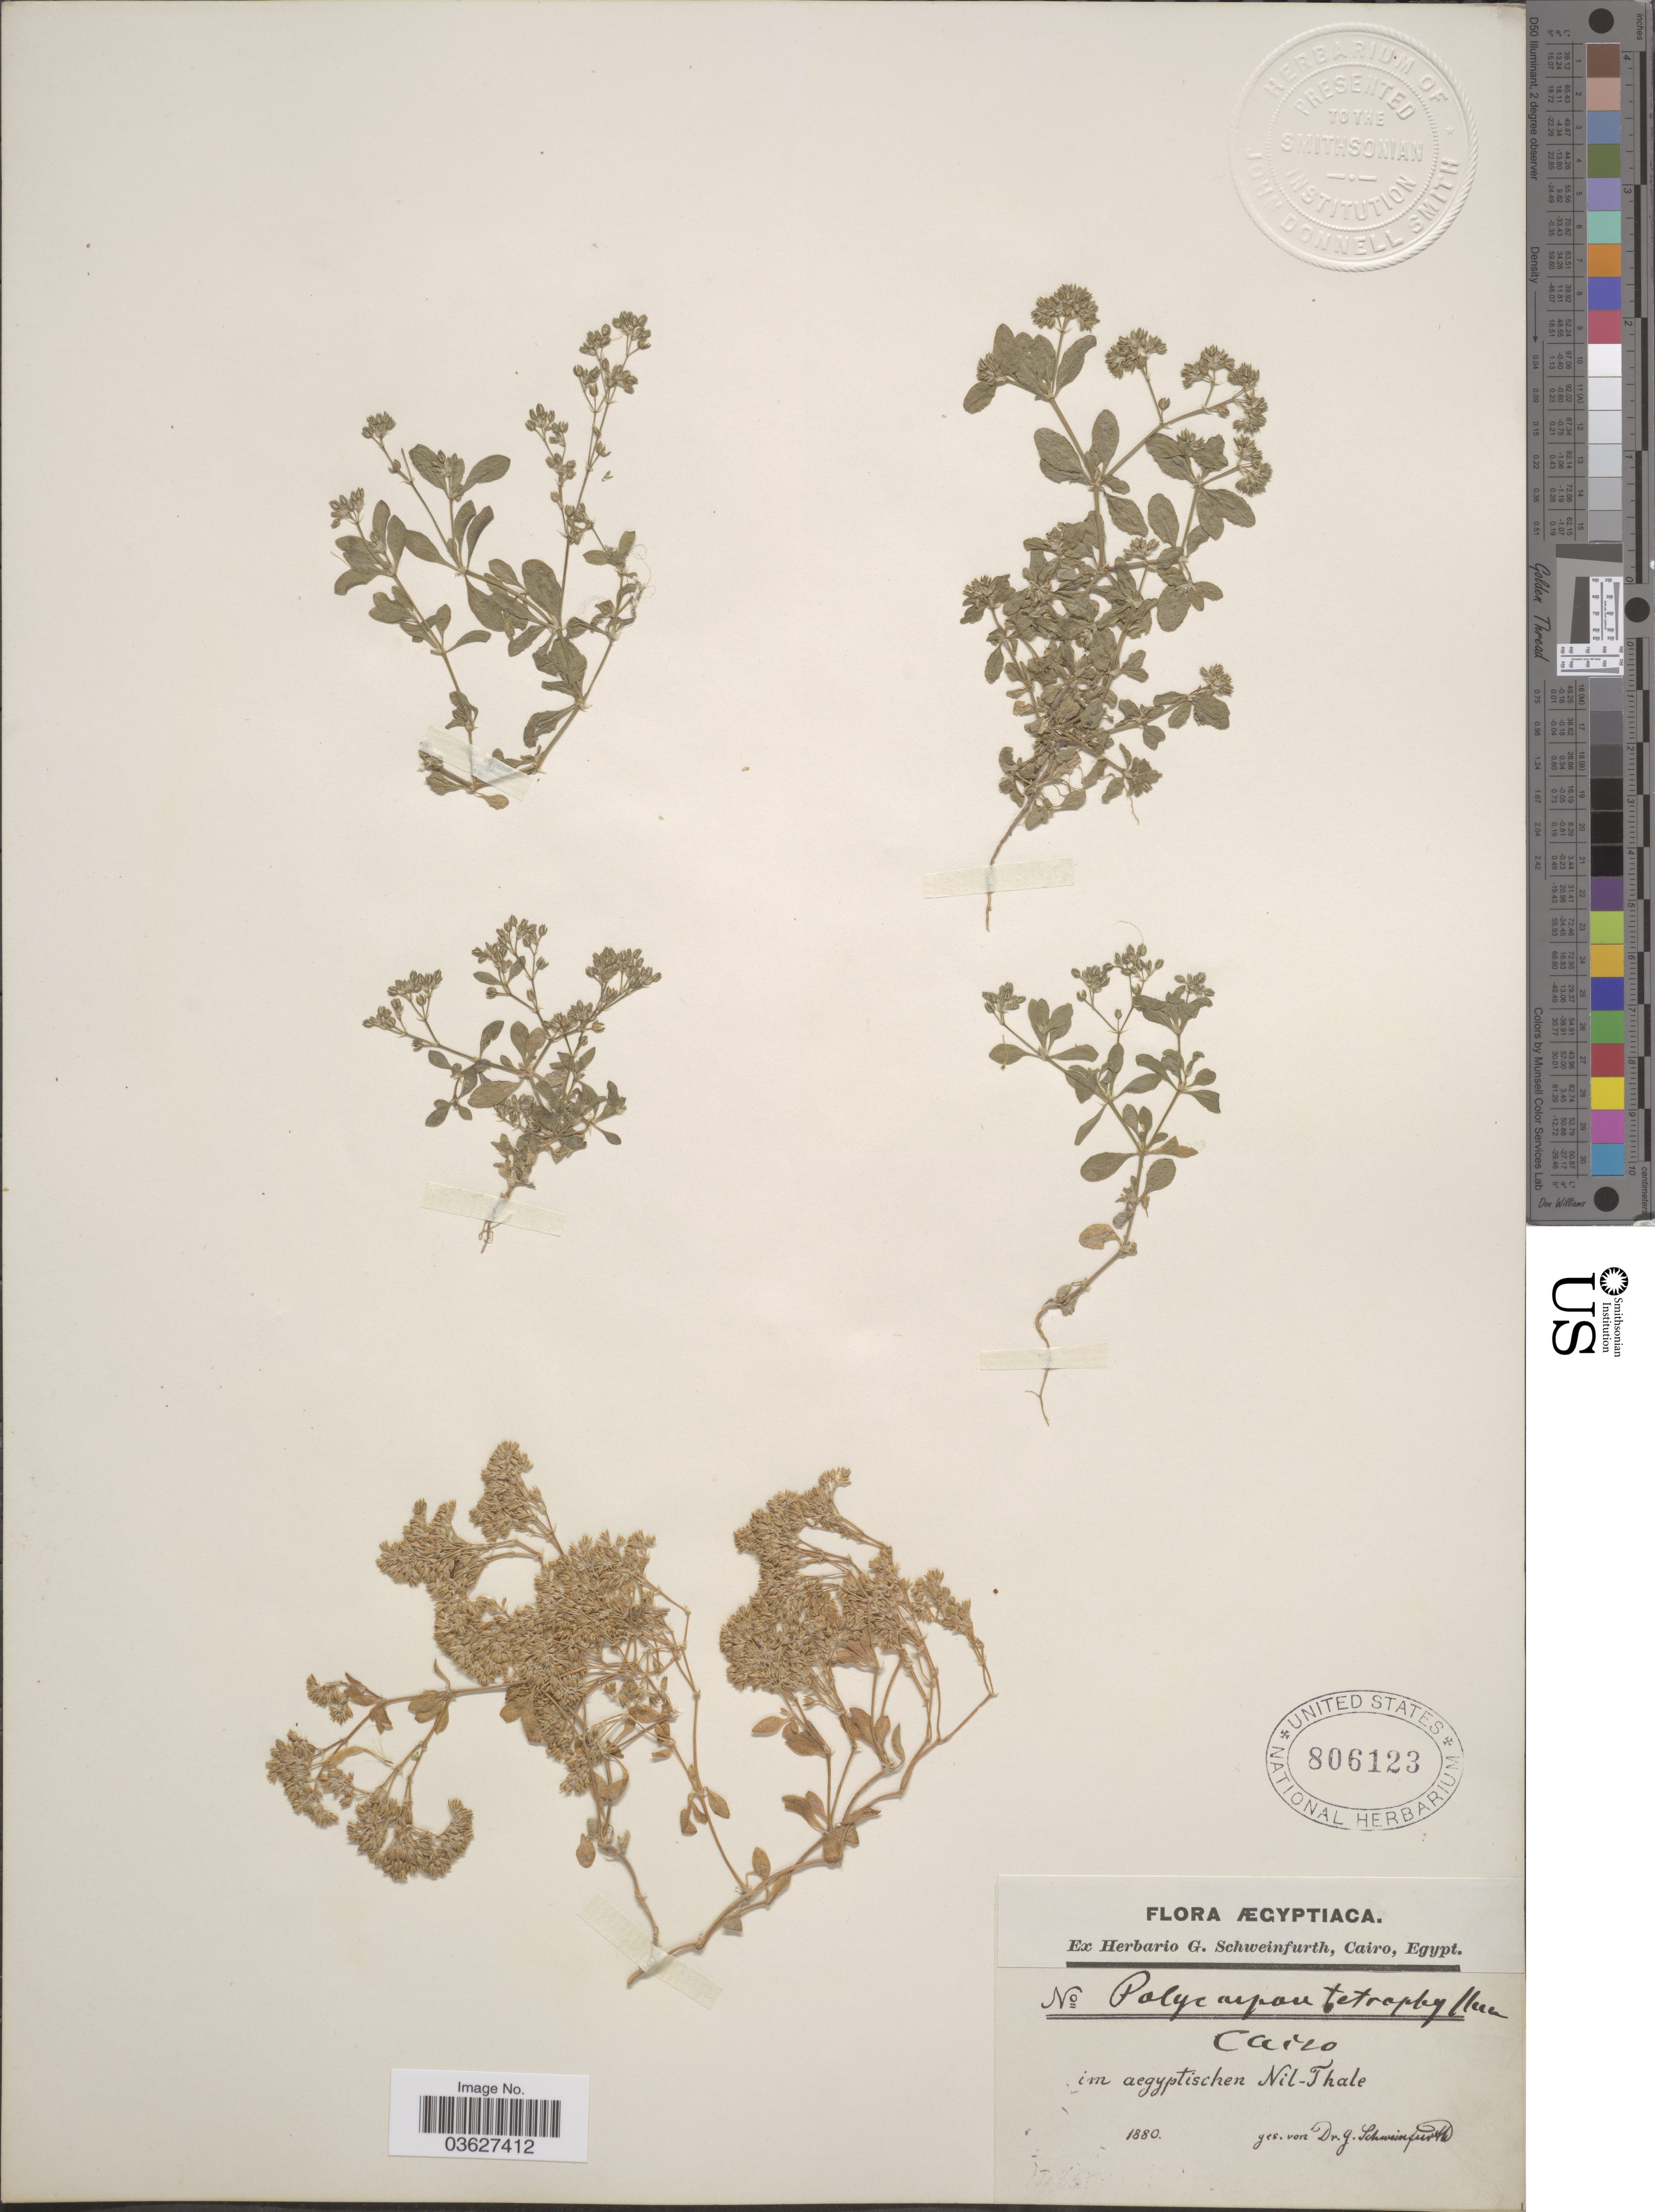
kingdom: Plantae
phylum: Tracheophyta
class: Magnoliopsida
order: Caryophyllales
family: Caryophyllaceae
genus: Polycarpon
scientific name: Polycarpon tetraphyllum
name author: (L.) L.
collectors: G. A. Schweinfurth (herbarium)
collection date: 1880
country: Egypt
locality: Ægyptiaca. Cairo. Im aegyptischen Nil-Thale.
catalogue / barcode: US 806123